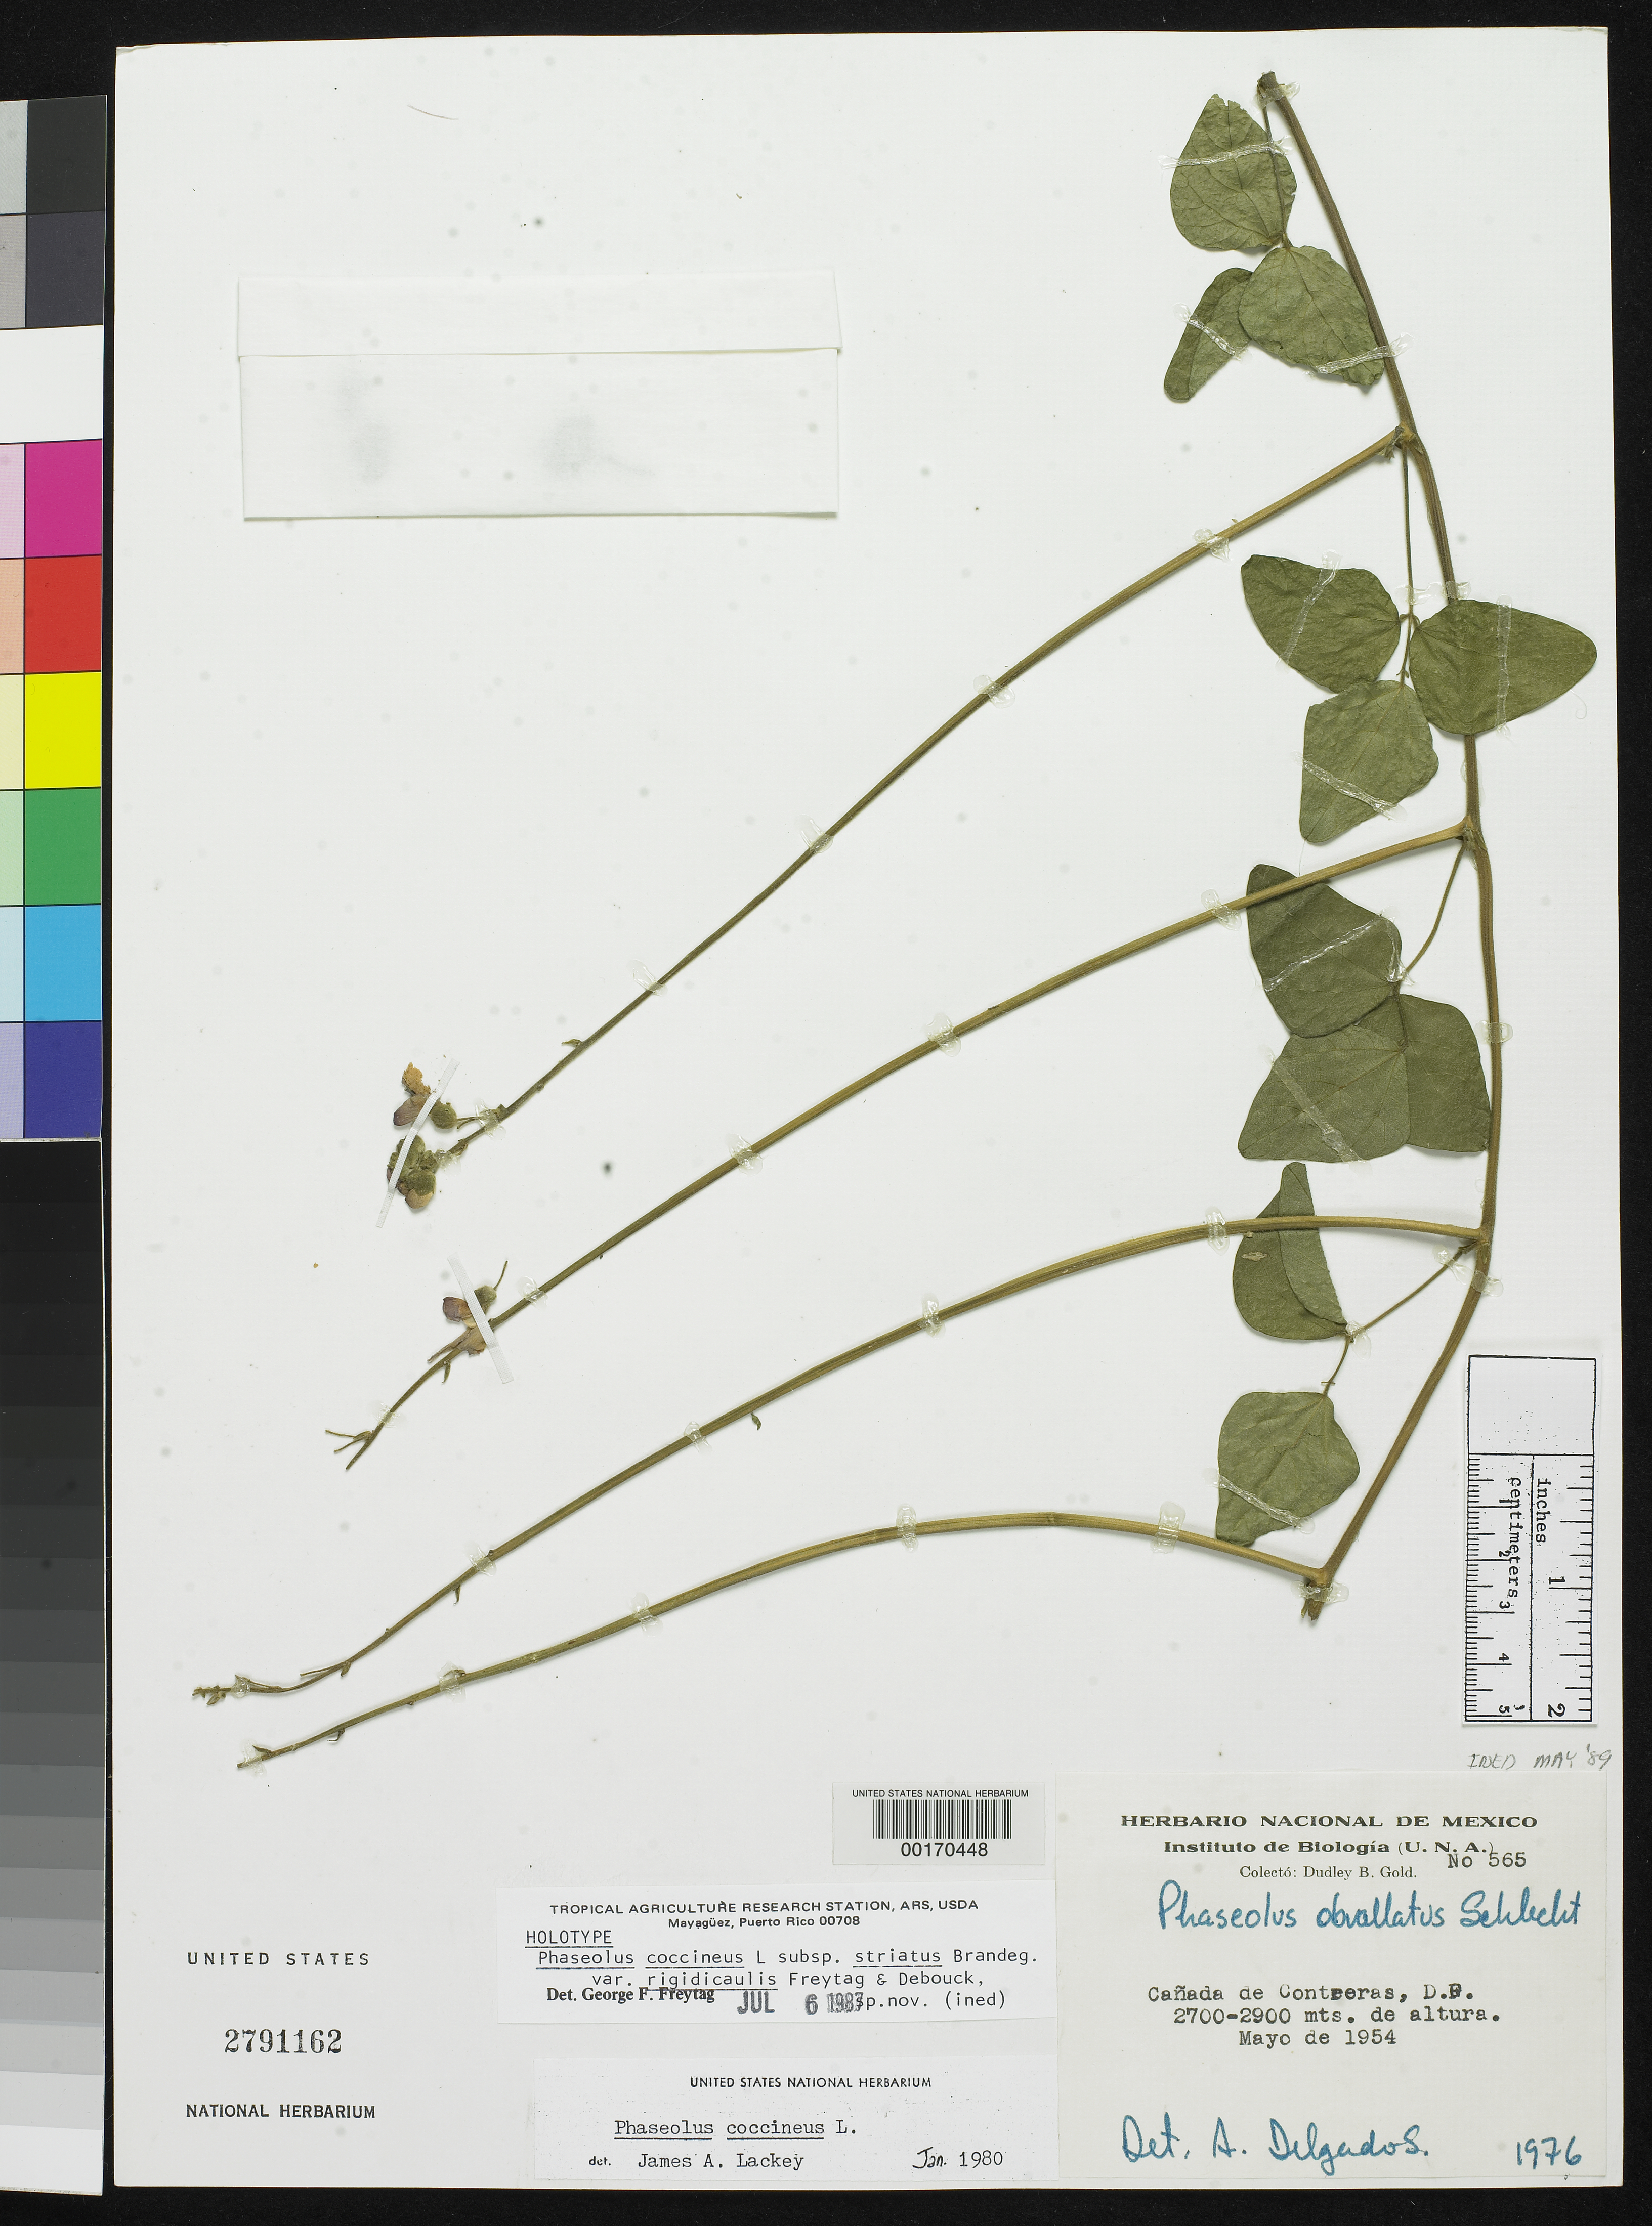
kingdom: Plantae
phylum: Tracheophyta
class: Magnoliopsida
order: Fabales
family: Fabaceae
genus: Phaseolus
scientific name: Phaseolus coccineus var. rigidicaulis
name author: Freytag & Debouck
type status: Holotype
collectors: D. Gold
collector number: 565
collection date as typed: May 1954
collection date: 1954-05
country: Mexico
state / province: Distrito Federal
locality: Cañada de Contreras, D.F.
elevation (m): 2700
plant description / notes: Full taxon name: Phaseolus coccineus subsp. striatus var. rigidicaulis.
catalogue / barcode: US 2791162